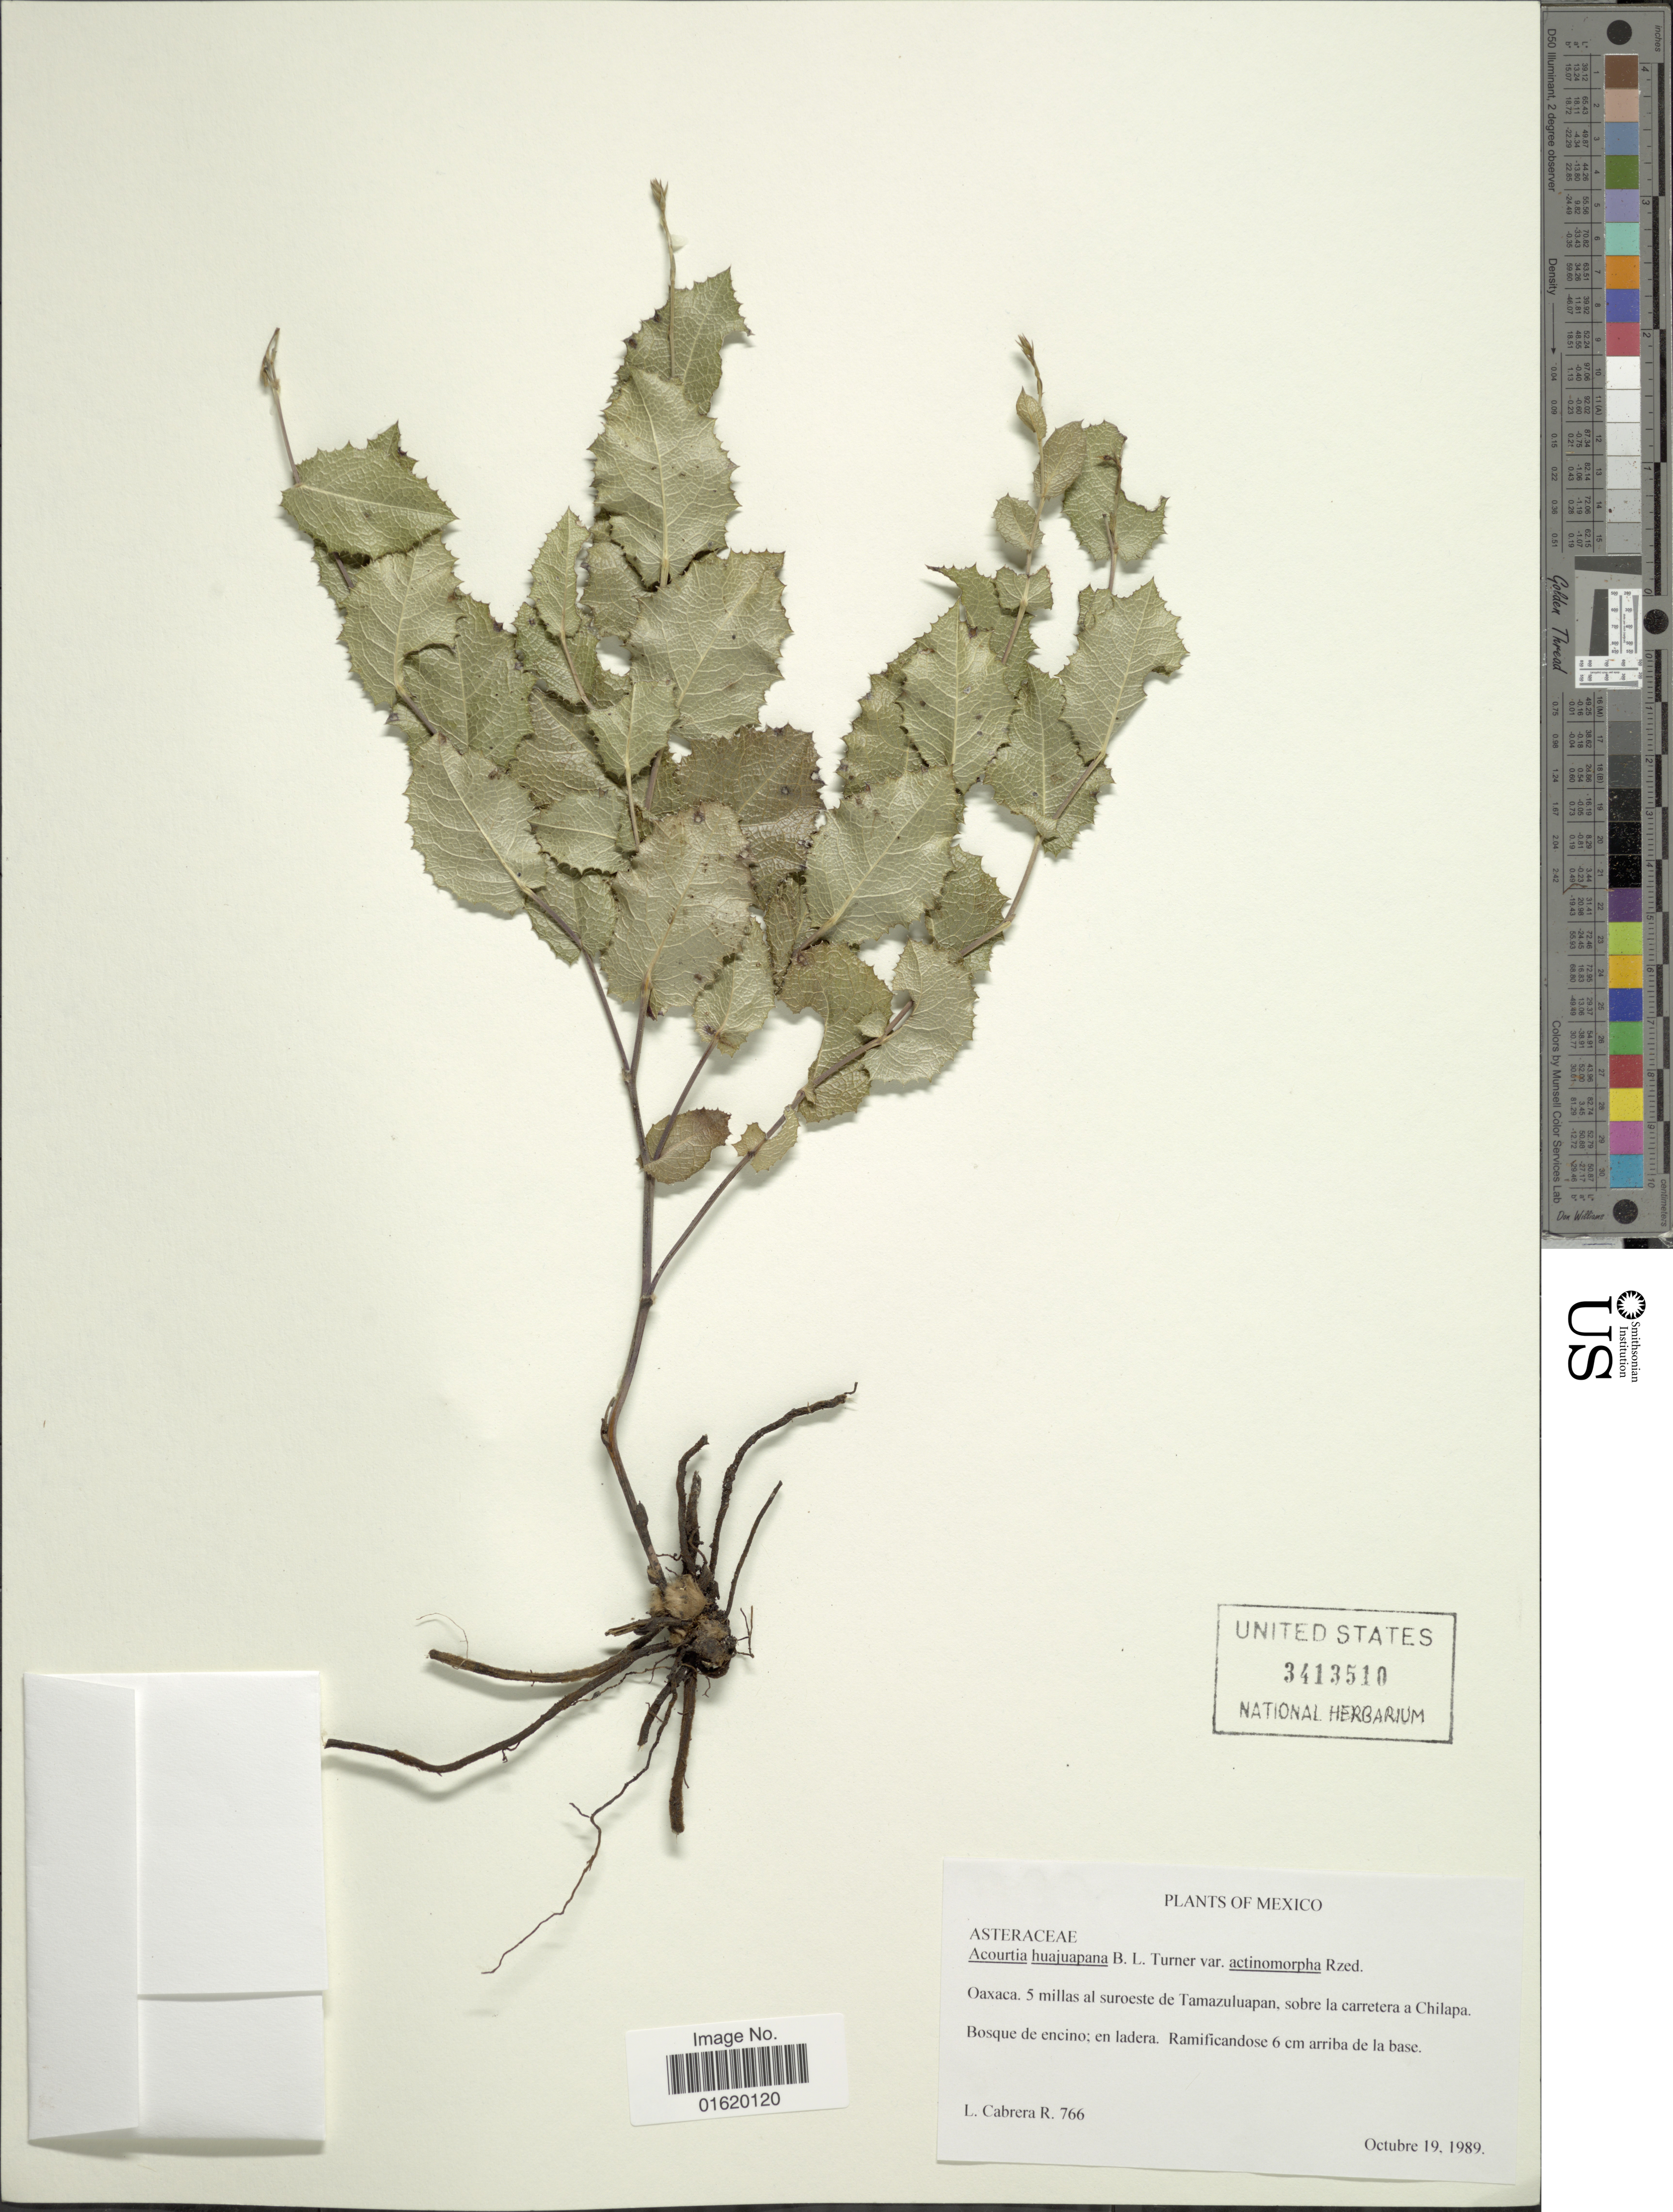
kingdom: Plantae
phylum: Tracheophyta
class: Magnoliopsida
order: Asterales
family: Asteraceae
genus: Acourtia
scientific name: Acourtia huajuapana var. actinomorpha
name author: Rzed.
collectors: L. Cabrera R.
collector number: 7066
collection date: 1989-10-19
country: Mexico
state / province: Oaxaca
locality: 5 millas al suroeste de Tamazuluapan, sobre la carretera a Chilapa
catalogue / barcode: US 3413510